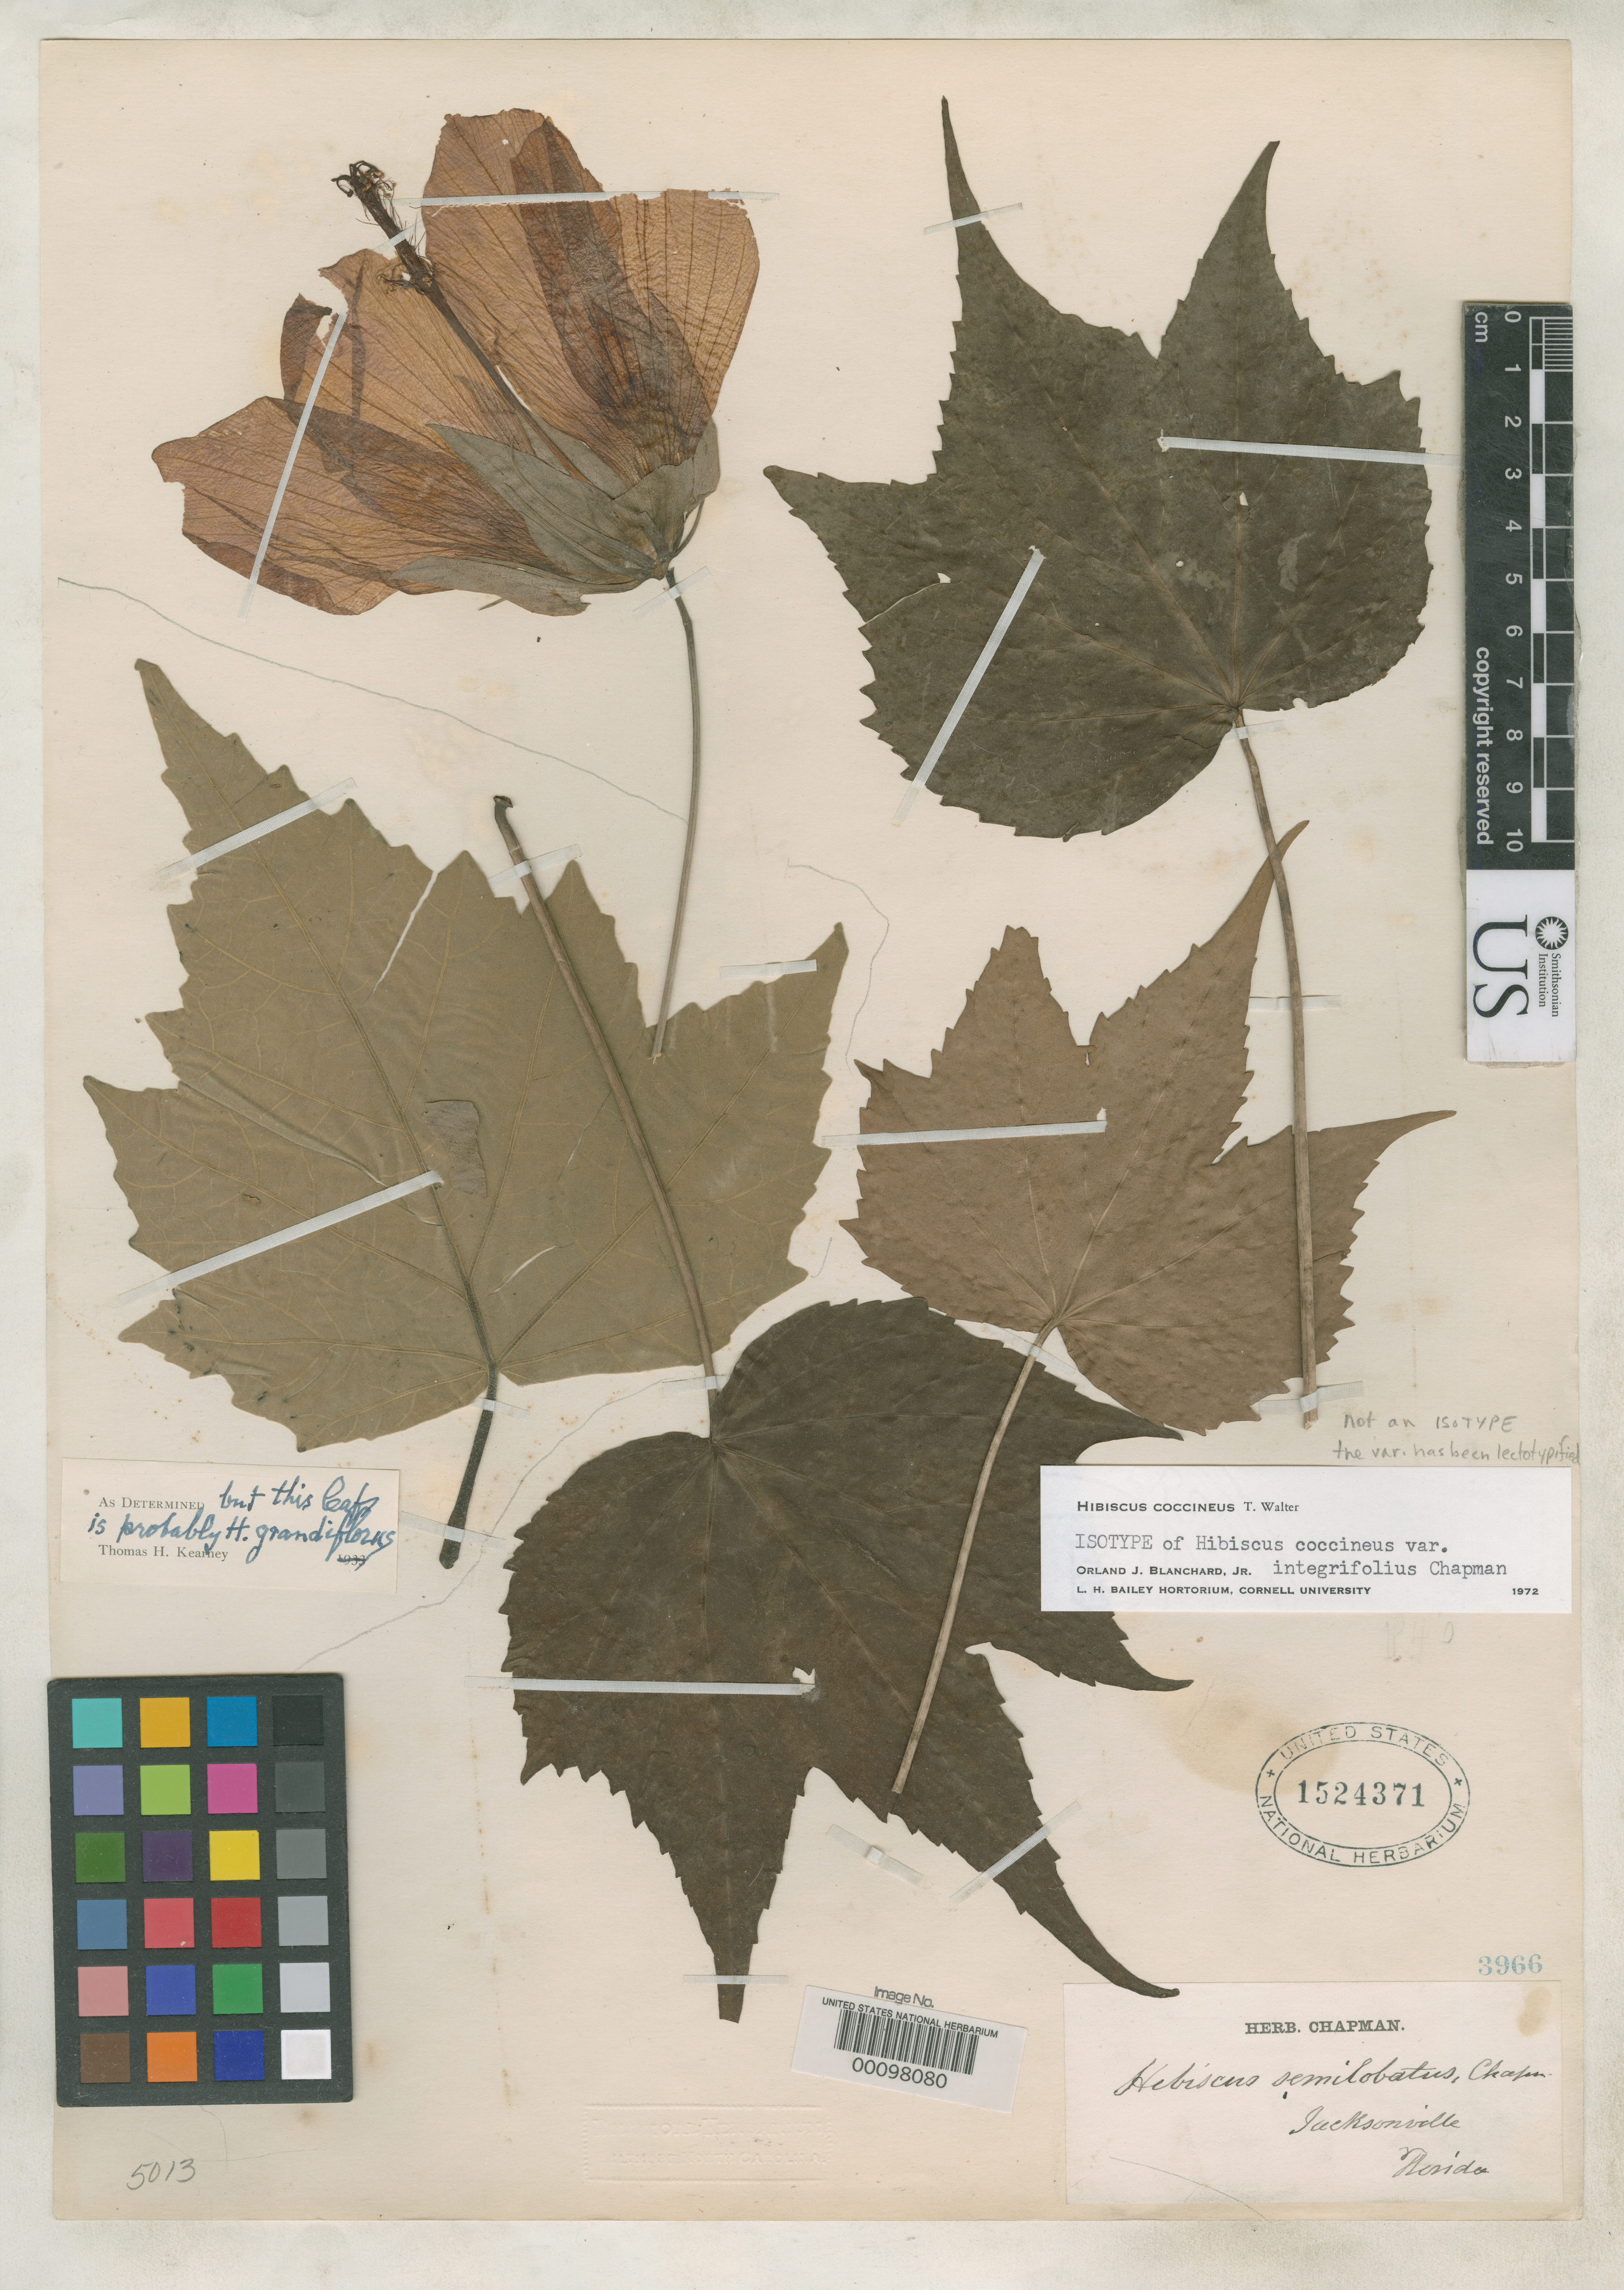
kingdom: Plantae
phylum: Tracheophyta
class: Magnoliopsida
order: Malvales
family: Malvaceae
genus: Hibiscus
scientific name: Hibiscus coccineus var. integrifolius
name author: Chapm.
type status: Isotype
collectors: A. W. Chapman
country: United States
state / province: Florida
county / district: Duval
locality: Jacksonville.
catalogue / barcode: US 1524371